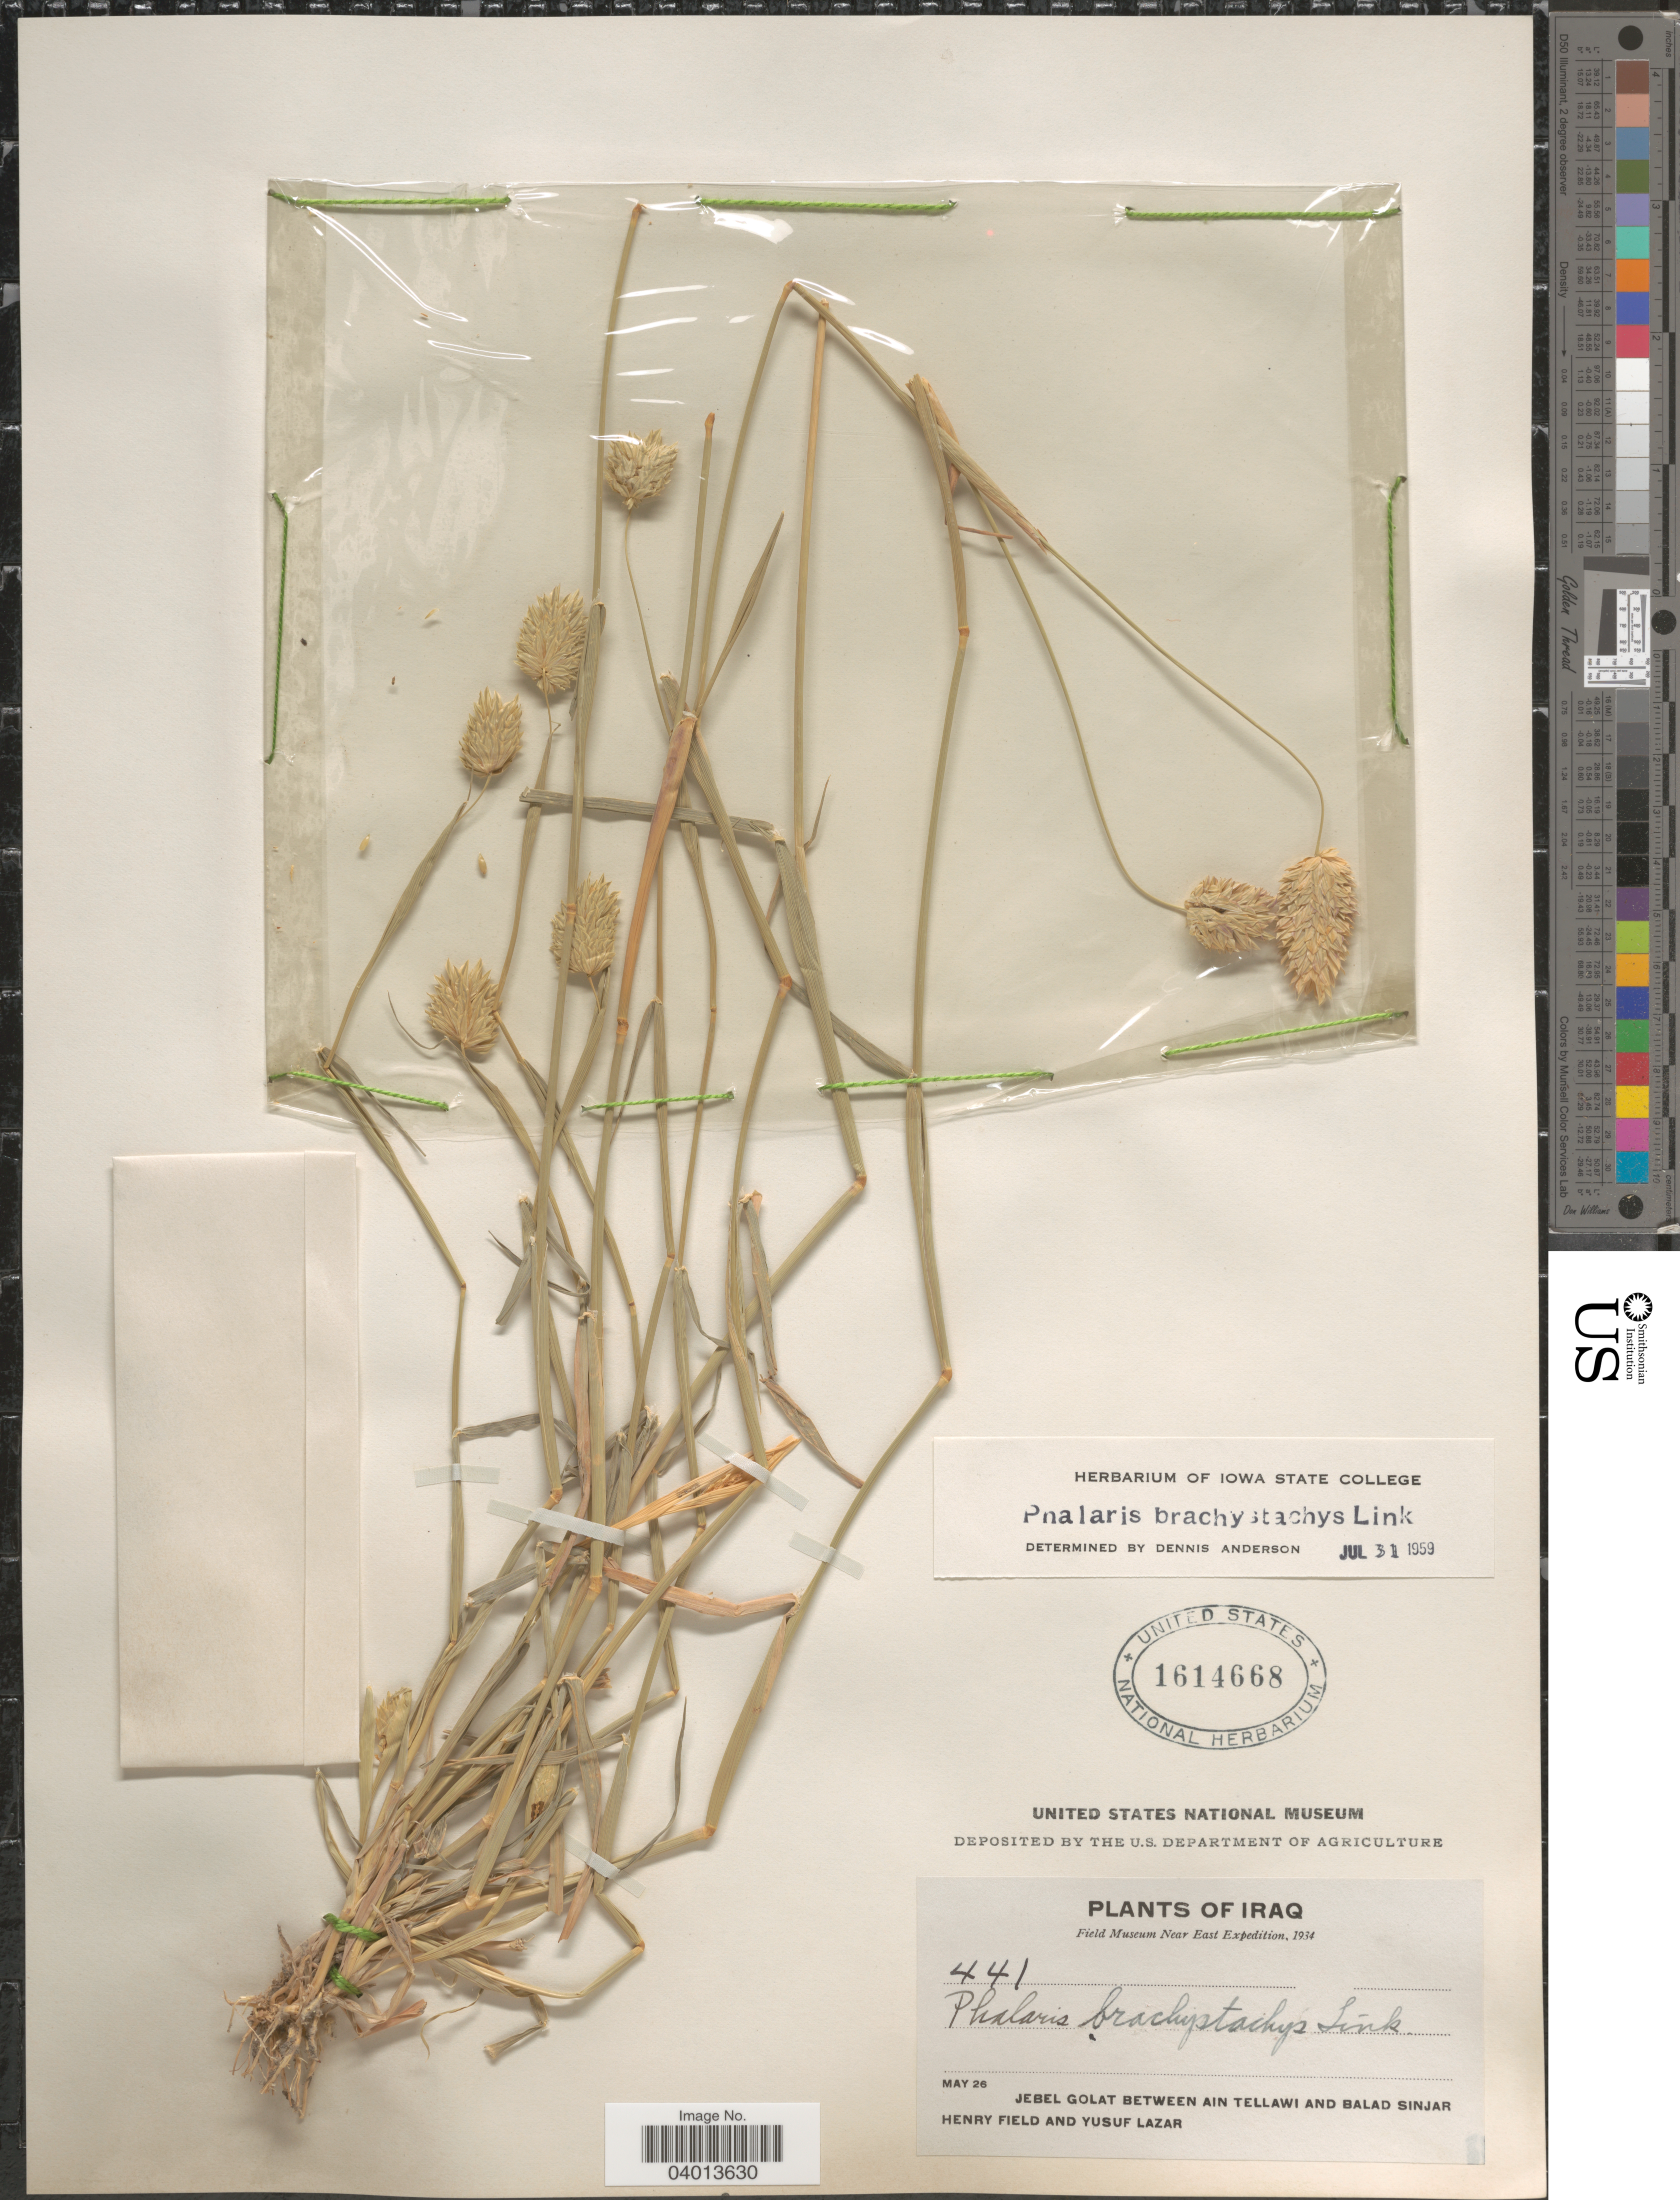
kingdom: Plantae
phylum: Tracheophyta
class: Liliopsida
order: Poales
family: Poaceae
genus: Phalaris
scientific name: Phalaris brachystachys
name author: Link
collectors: H. Field & Y. Lazar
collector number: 441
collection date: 1934-05-26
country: Iraq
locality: Jebel Golat between Ain Tellawi and Balad Sinjar.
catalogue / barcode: US 1614668